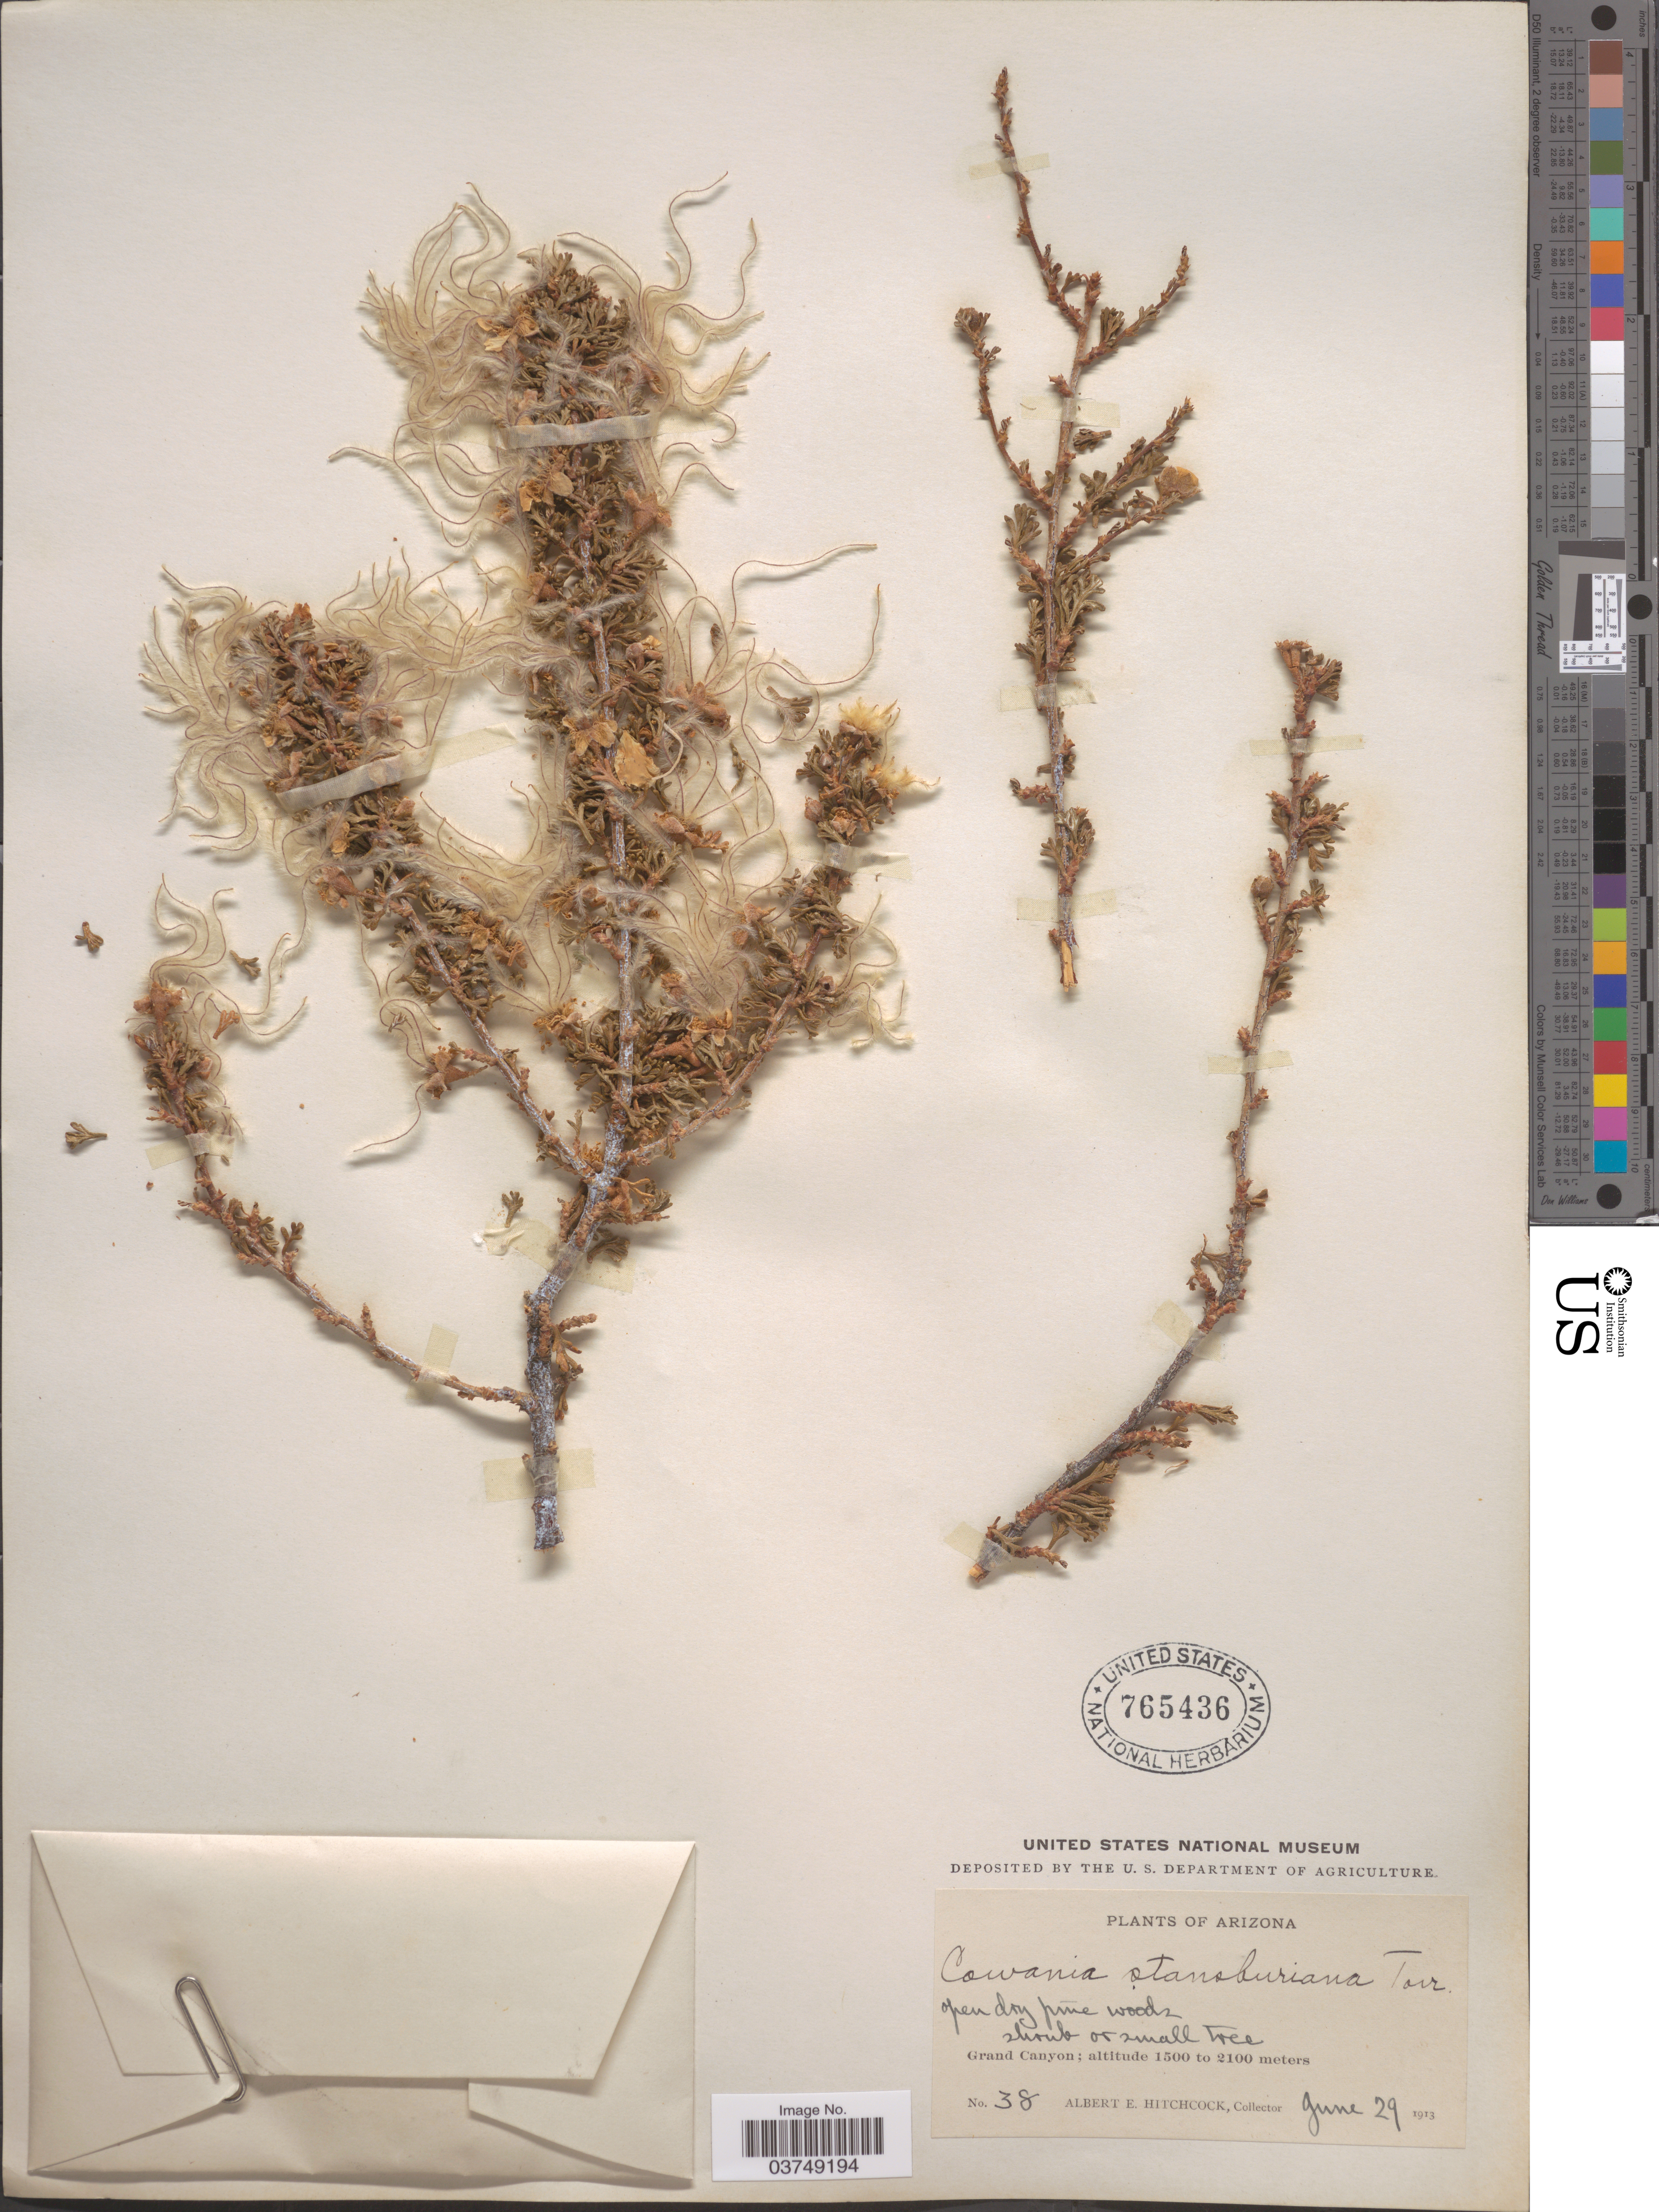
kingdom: Plantae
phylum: Tracheophyta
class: Magnoliopsida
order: Rosales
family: Rosaceae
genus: Purshia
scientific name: Purshia stansburyana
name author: (Torr.) Henrickson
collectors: A. Hitchcock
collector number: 38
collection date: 1913-06-29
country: United States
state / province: Arizona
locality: Grand Canyon.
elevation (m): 1500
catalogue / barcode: US 765436